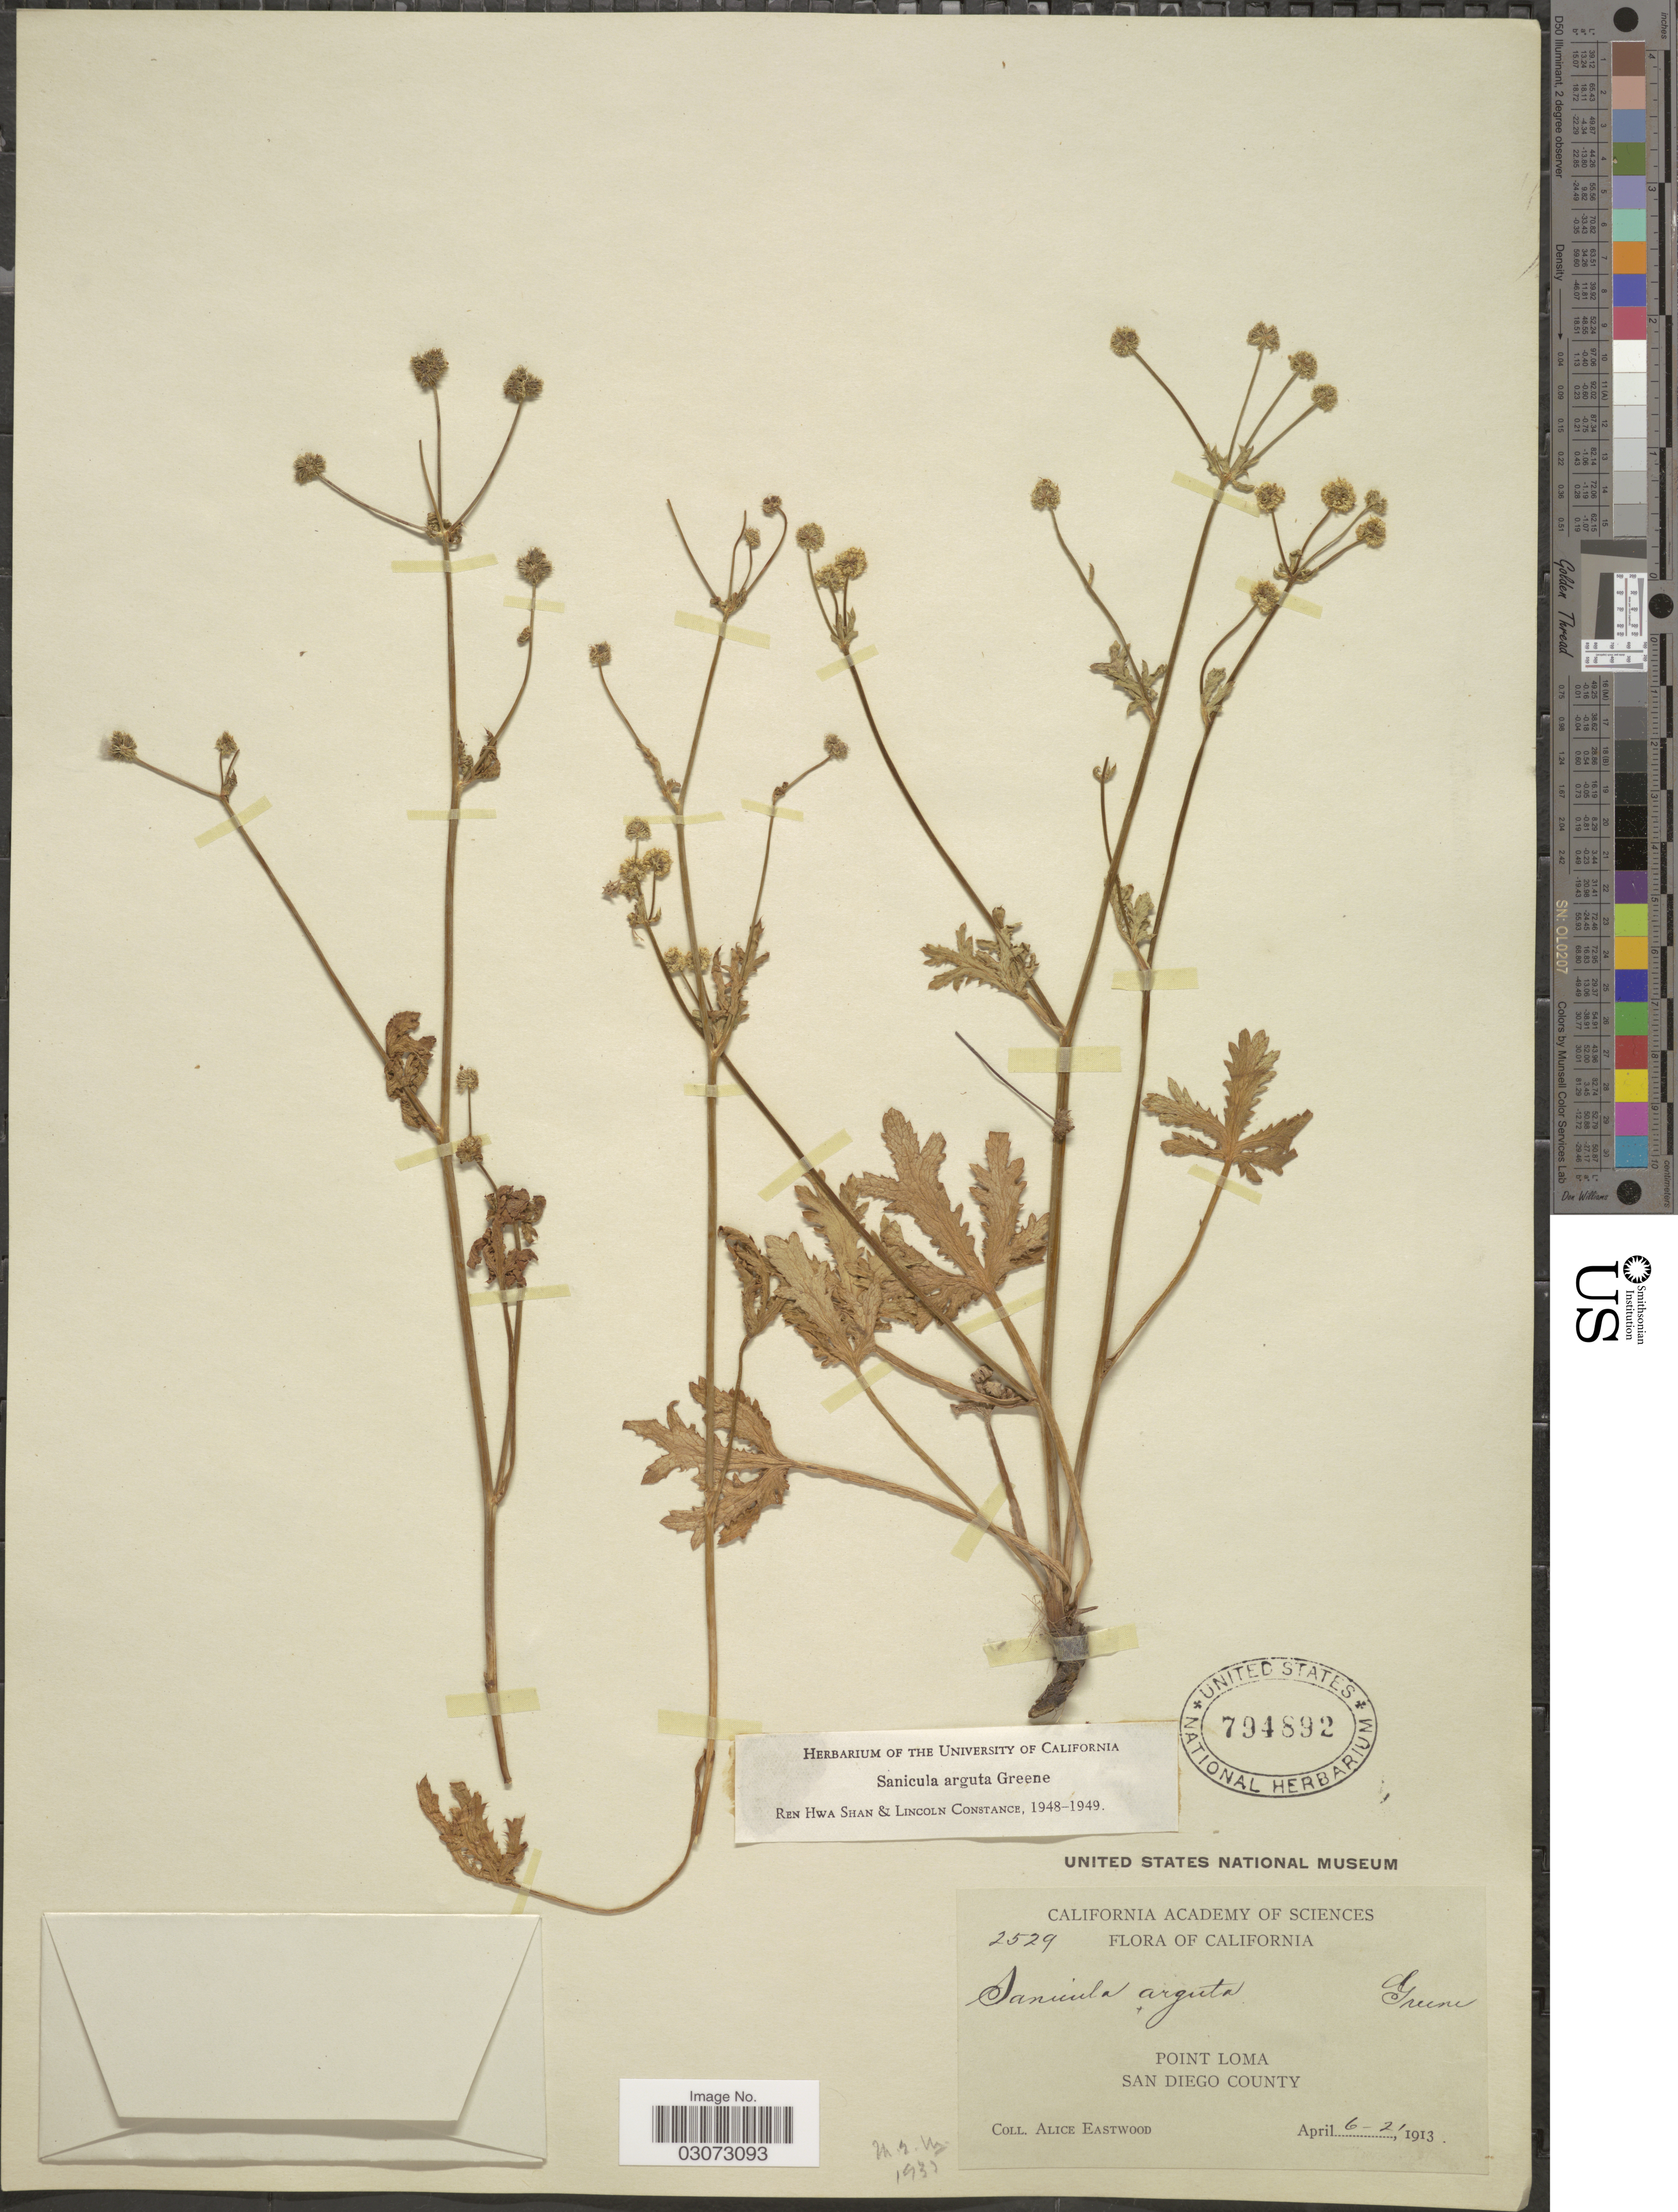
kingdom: Plantae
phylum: Tracheophyta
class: Magnoliopsida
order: Apiales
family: Apiaceae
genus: Sanicula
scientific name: Sanicula arguta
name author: Greene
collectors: A. Eastwood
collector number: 2529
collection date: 1913-04-06/1913-04-21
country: United States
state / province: California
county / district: San Diego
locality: Point Loma. San Diego County.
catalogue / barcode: US 794892